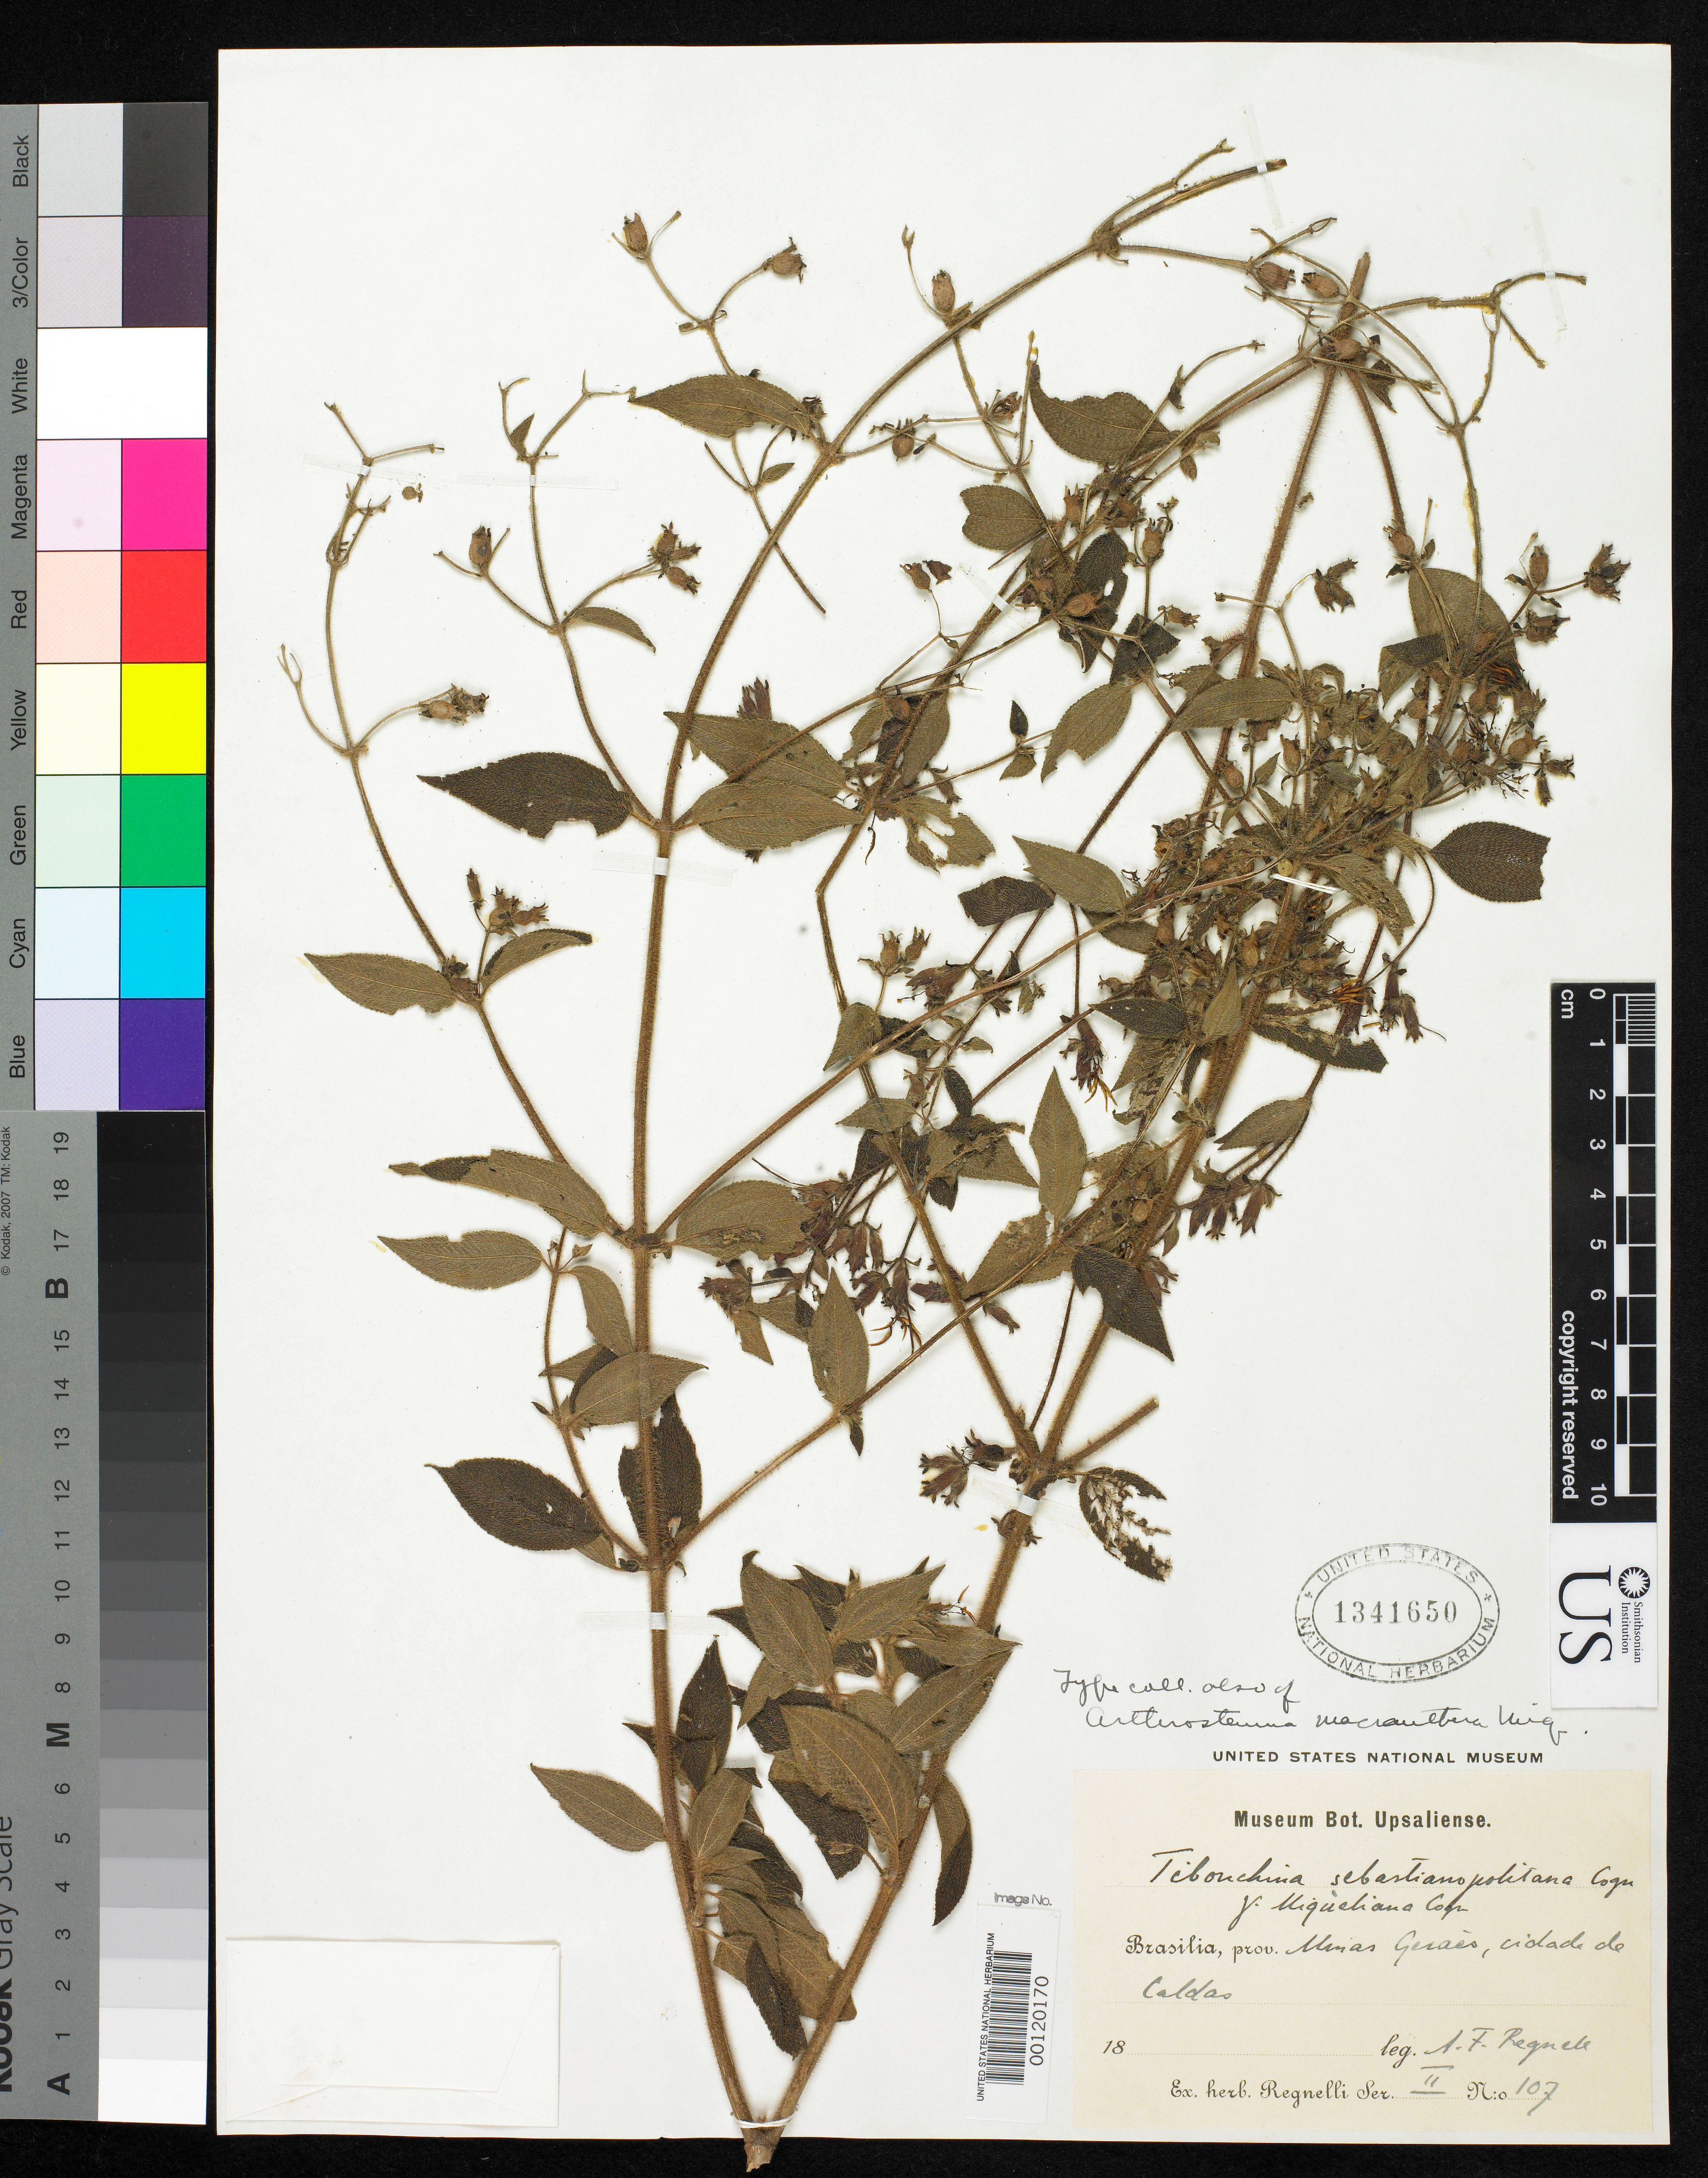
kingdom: Plantae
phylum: Tracheophyta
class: Magnoliopsida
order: Myrtales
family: Melastomataceae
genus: Tibouchina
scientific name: Tibouchina sebastianopolitana var. miqueliana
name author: Cogn.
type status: Isosyntype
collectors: A. F. Regnell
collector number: II 107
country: Brazil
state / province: Minas Gerais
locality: Caldas.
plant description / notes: Annotated and previously recorded as type collection of Arthrostemma macranthera Miq. (1849) but very dubiously a type of that name. Tibouchina sebastianopolitana var. miqueliana Cogn. (1885) cites that name as a synonym but not explicitly as a nom. nov. or replacement name. This Regnell material is undated but was probably collected in the 1860's (duplicates at other herbaria dated 1862) and as such cannot be a type of the earlier name; it is type material of the later name if it is not considered a replacement name.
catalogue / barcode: US 1341650